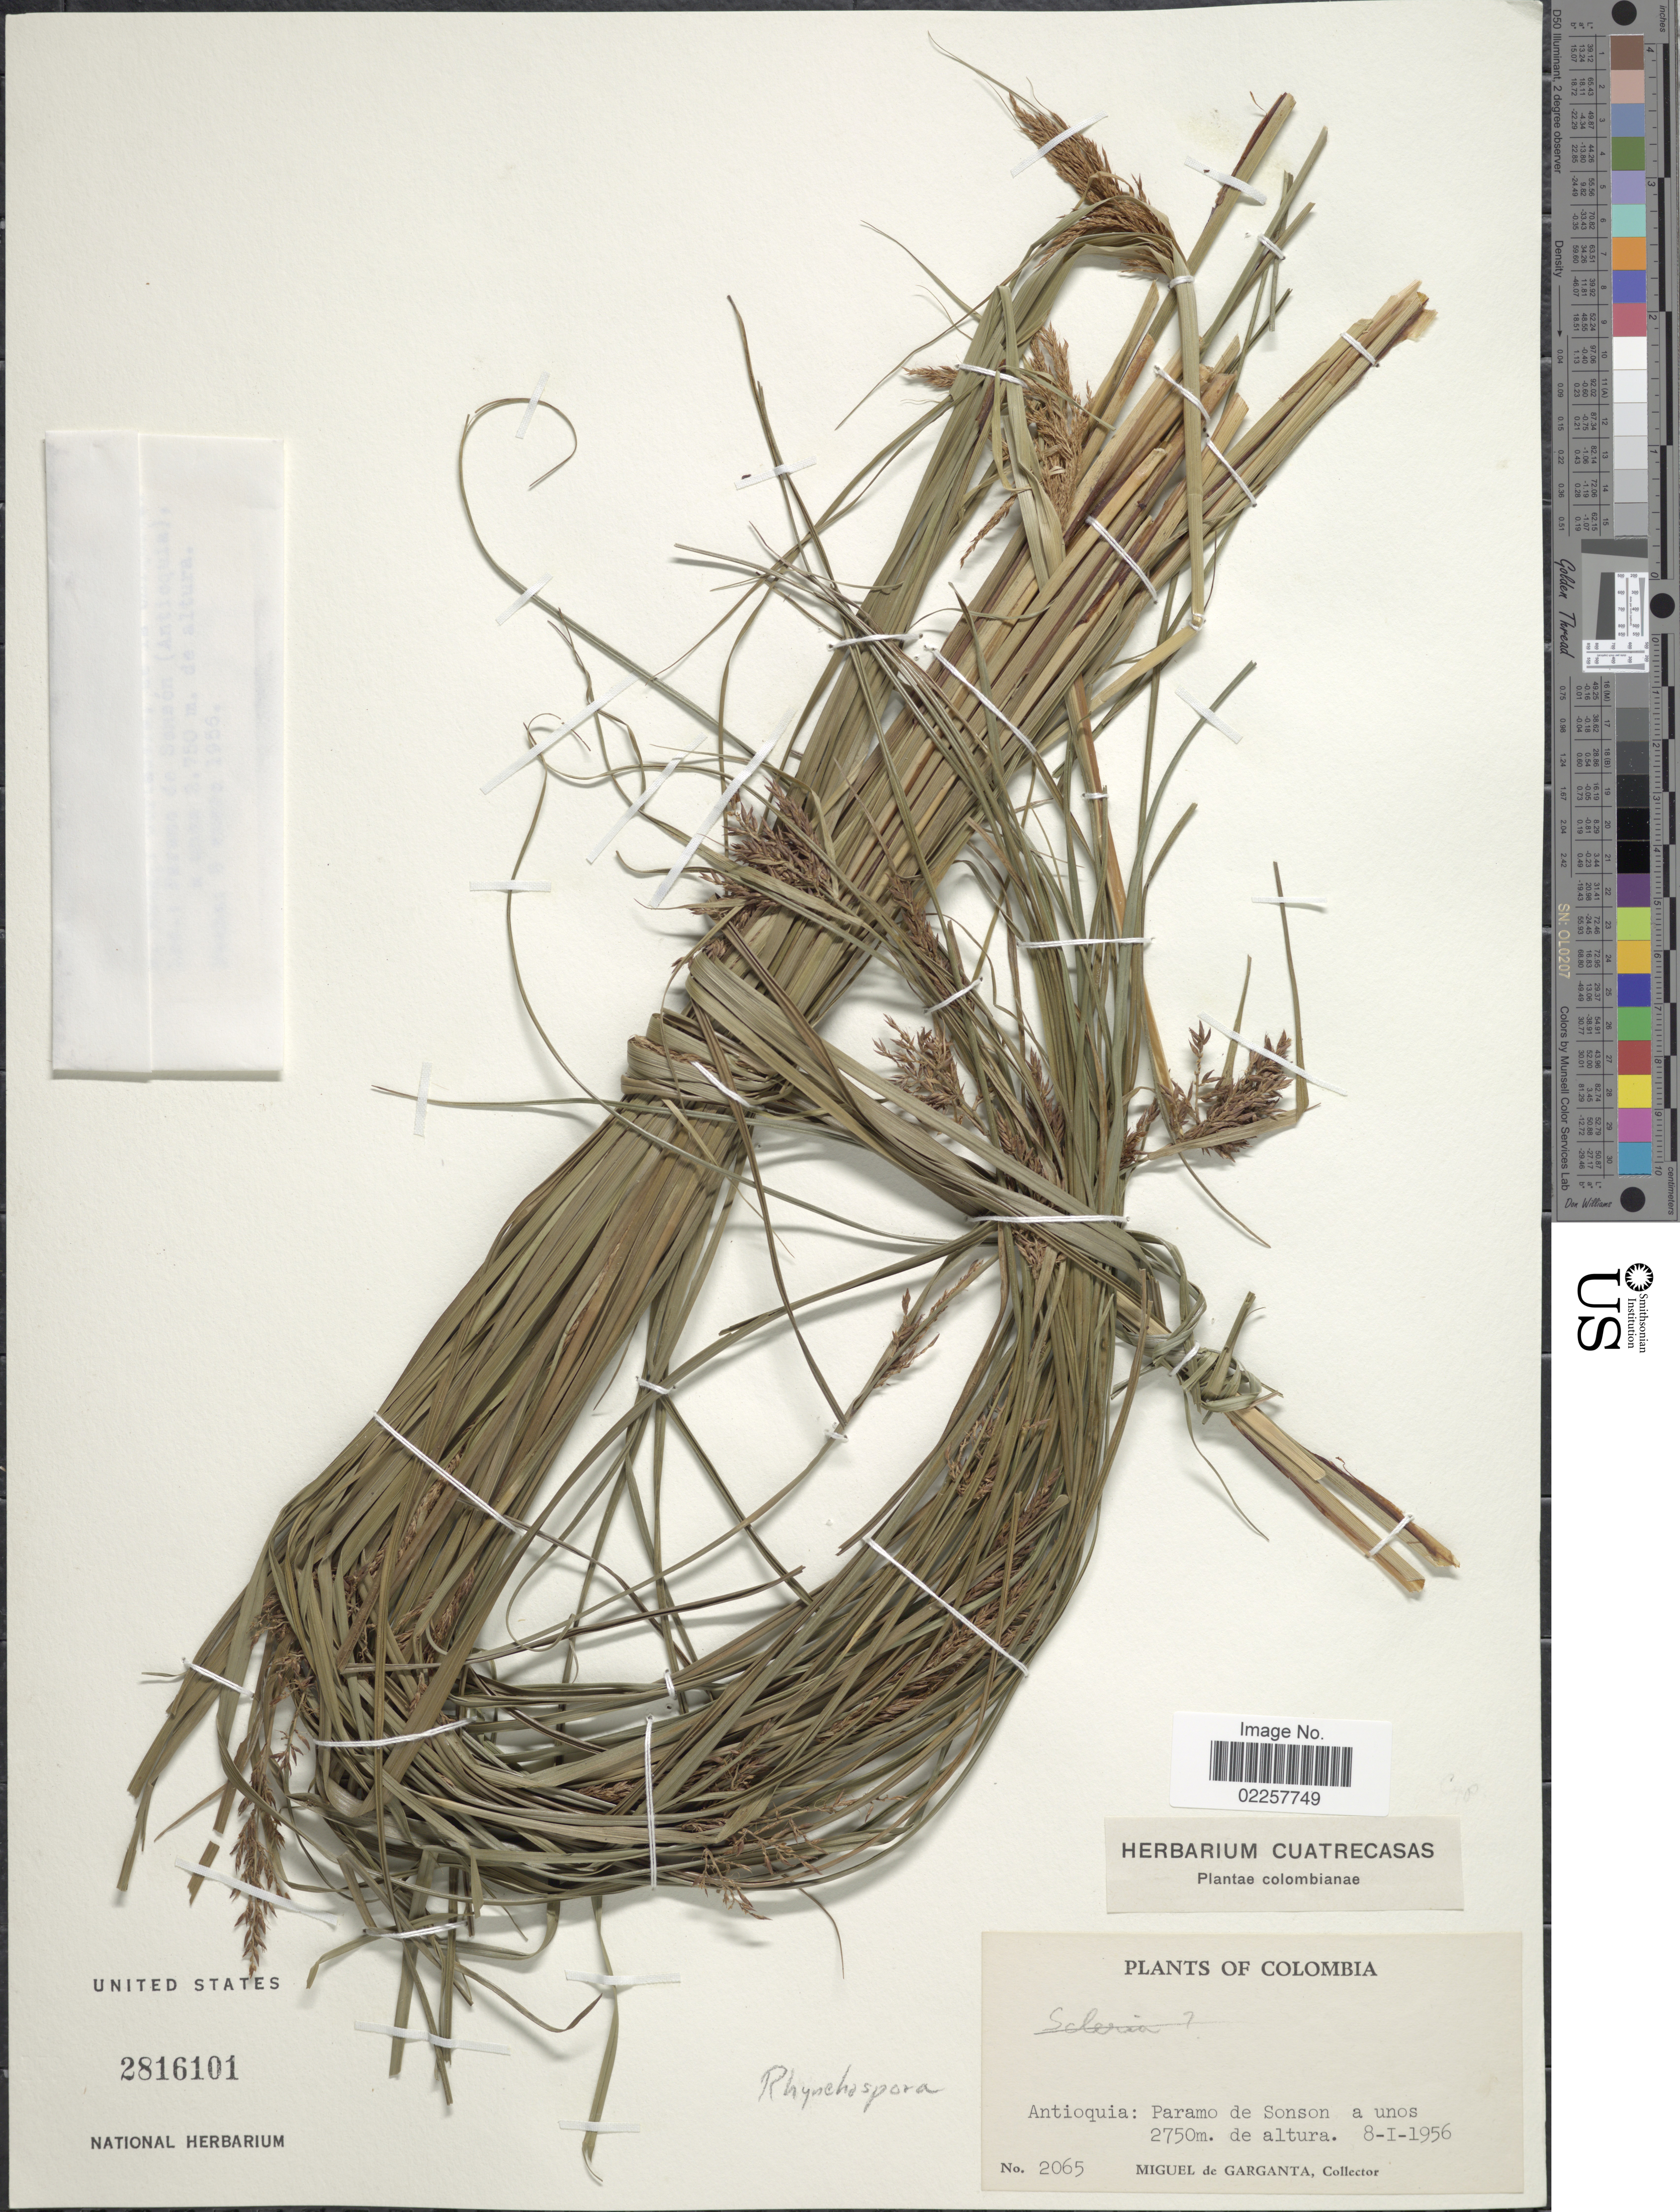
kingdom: Plantae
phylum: Tracheophyta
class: Liliopsida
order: Poales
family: Cyperaceae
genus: Rhynchospora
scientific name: Rhynchospora sp.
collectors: M. Garganta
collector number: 2065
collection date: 1956-01-08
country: Colombia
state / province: Antioquia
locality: Paramo de Sonson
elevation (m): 2750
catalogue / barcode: US 2816101